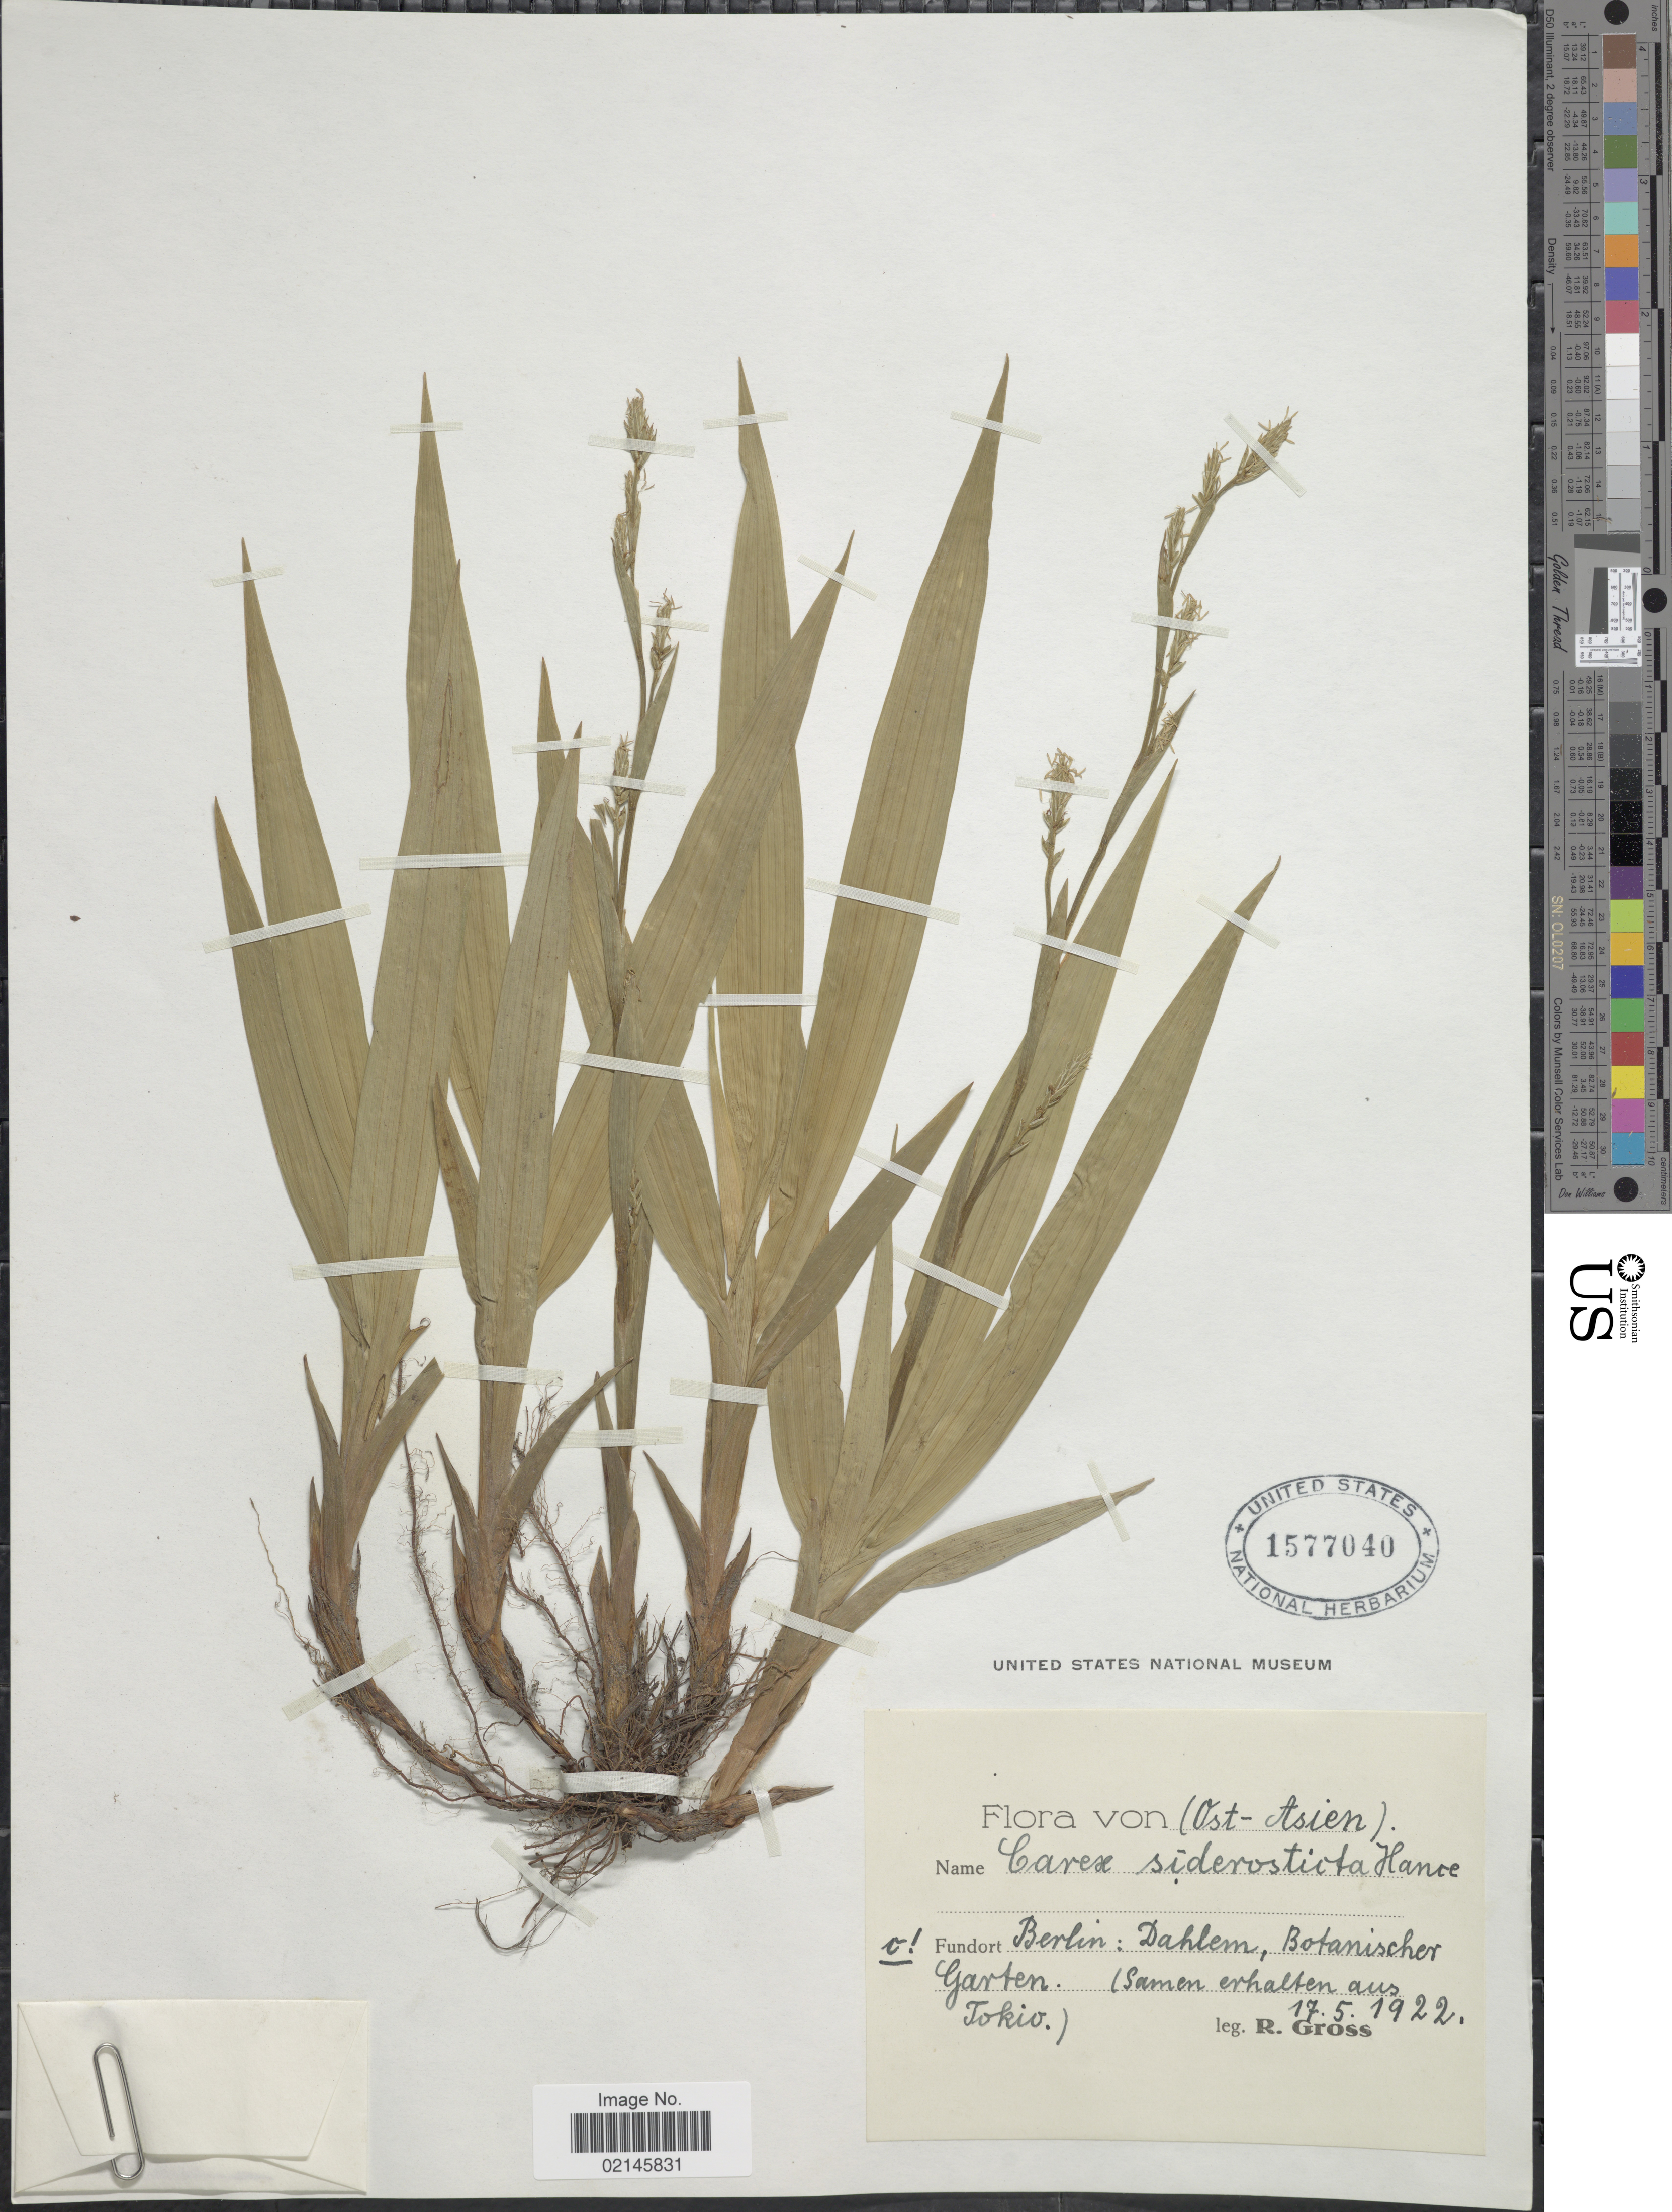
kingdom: Plantae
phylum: Tracheophyta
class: Liliopsida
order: Poales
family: Cyperaceae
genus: Carex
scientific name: Carex siderosticta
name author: Hance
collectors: R. Gross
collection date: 1922-05-17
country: Germany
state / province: Berlin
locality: Ost-Asien. Dahlem, Botanischer Garten (Samen erhalten au Tokio)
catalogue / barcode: US 1577040